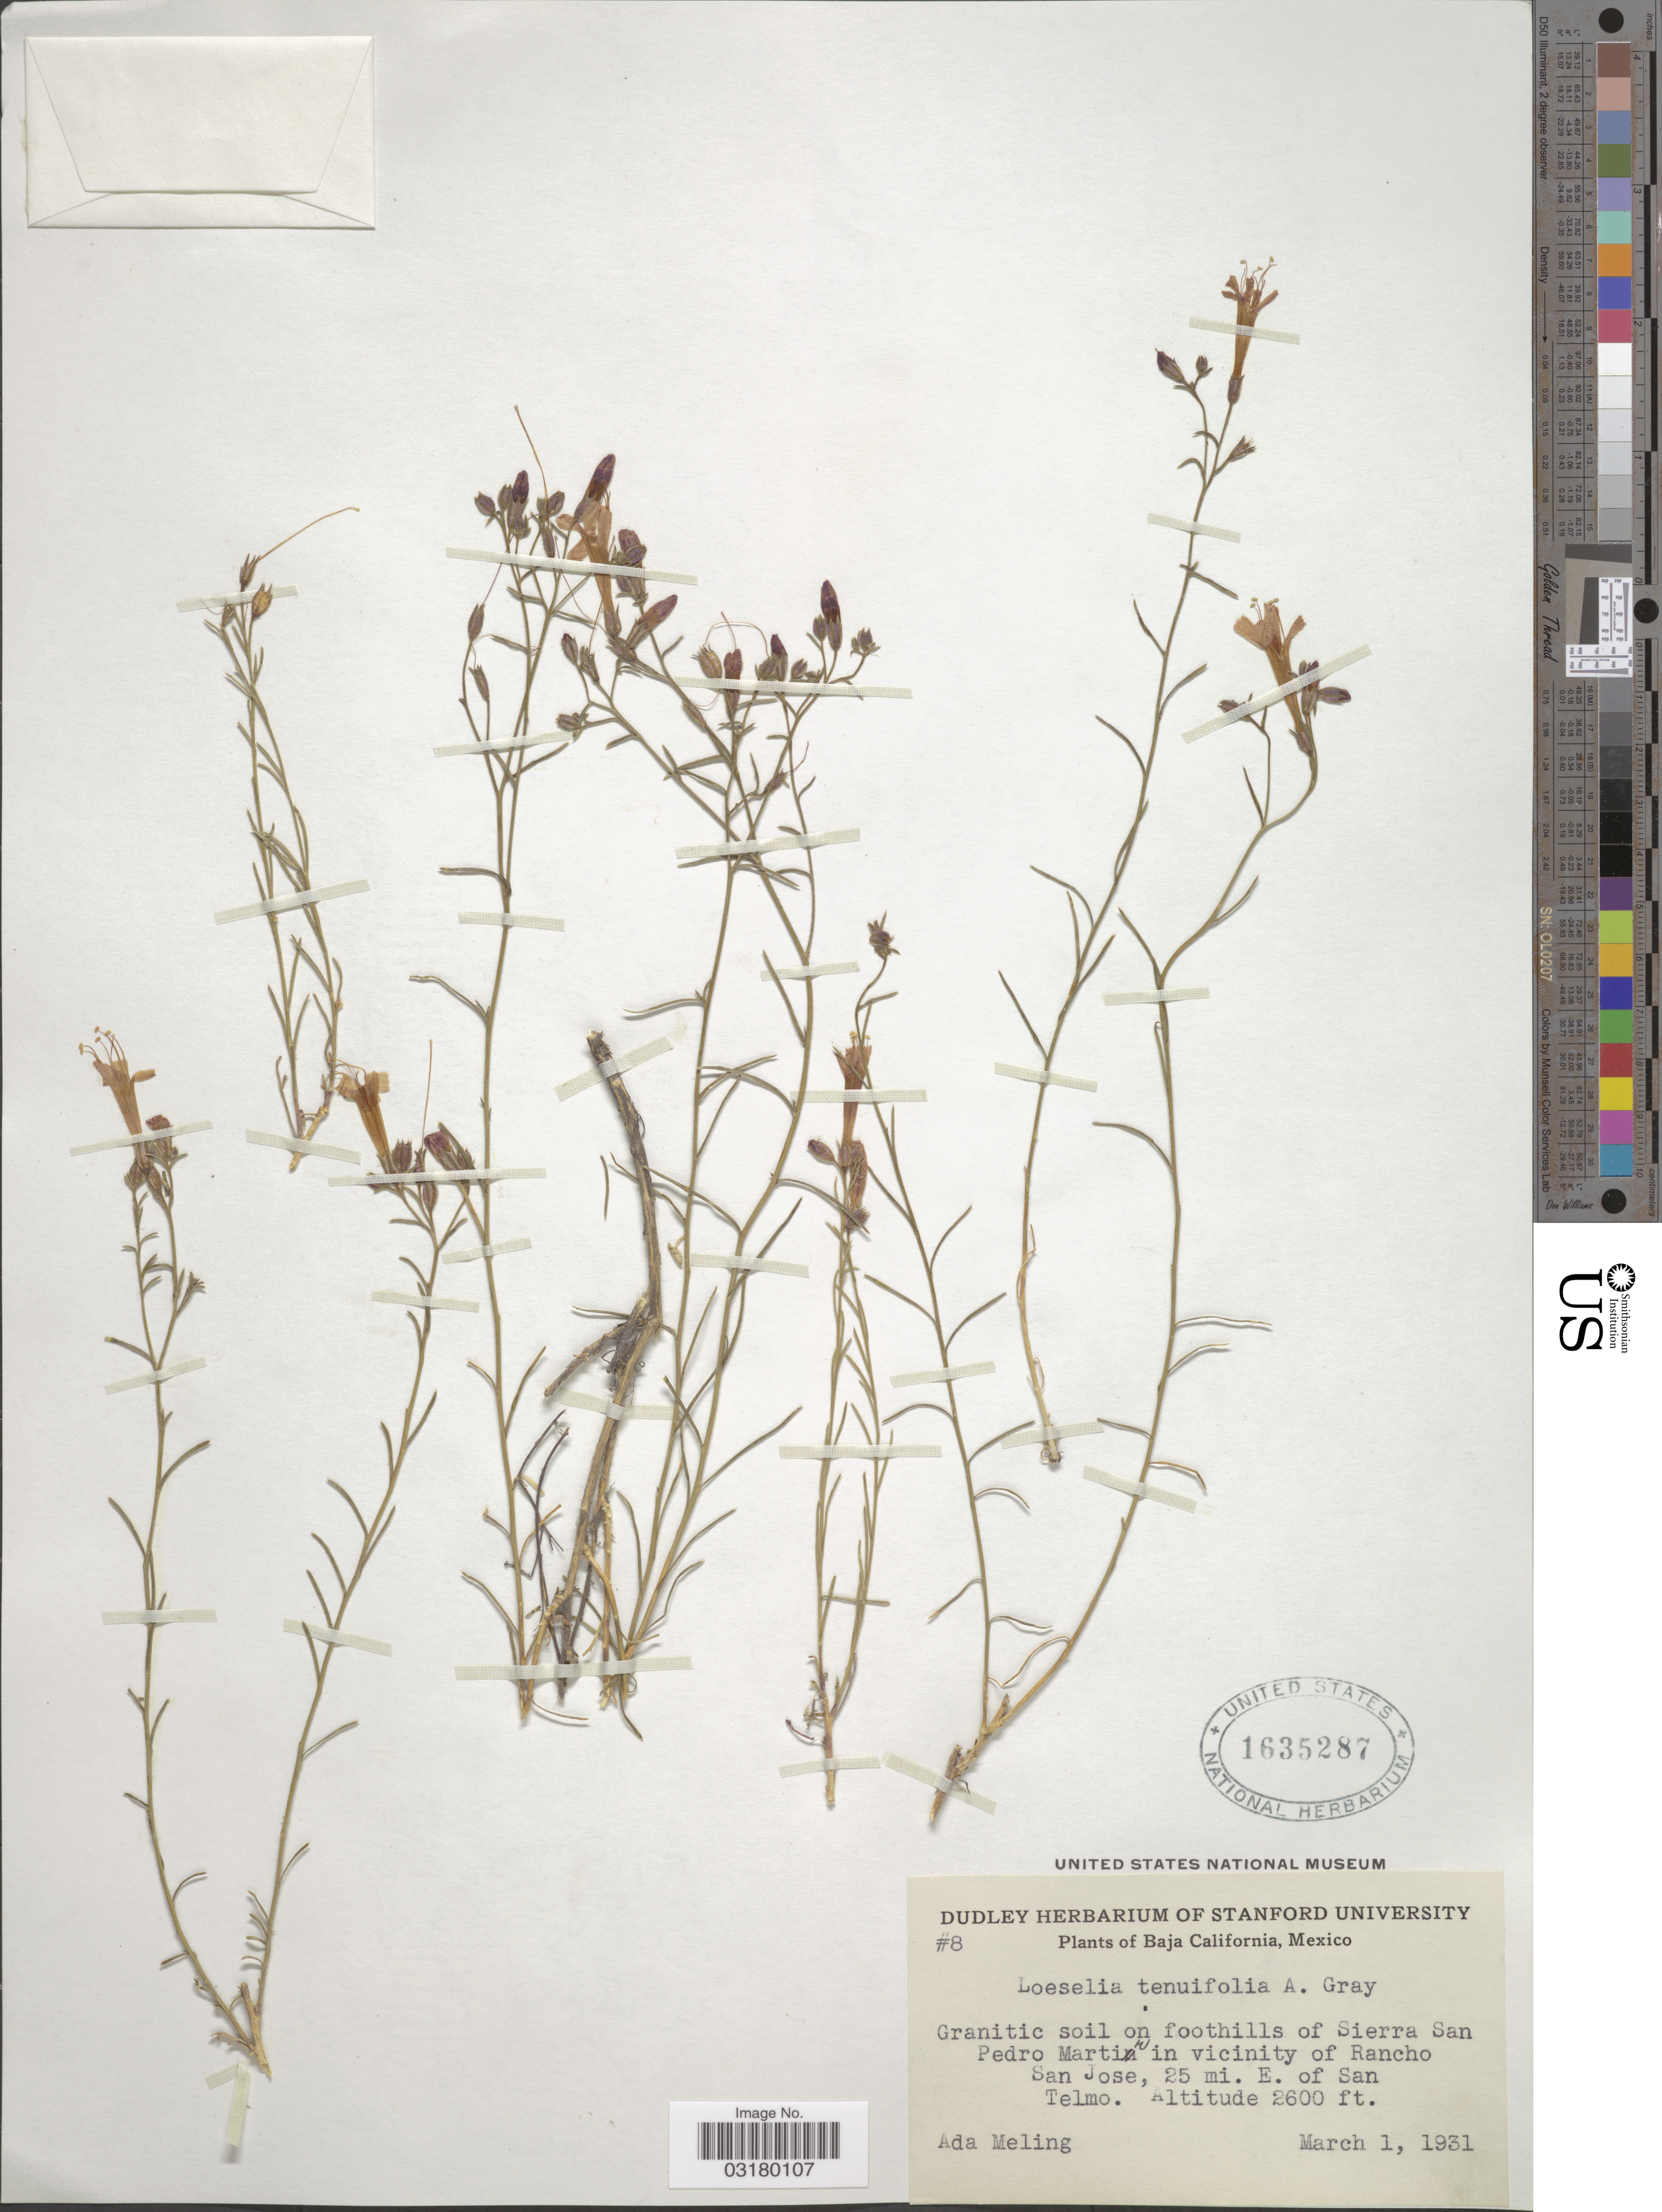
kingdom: Plantae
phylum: Tracheophyta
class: Magnoliopsida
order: Ericales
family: Polemoniaceae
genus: Ipomopsis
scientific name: Ipomopsis tenuifolia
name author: (A. Gray) V.E. Grant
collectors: A. Meling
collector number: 8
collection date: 1931-03-01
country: Mexico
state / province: Baja California Norte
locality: On foothills of Sierra San Pedro Martir in vicinity of Rancho San Jose, 25 mi. E. of San Telmo.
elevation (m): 792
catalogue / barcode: US 1635287